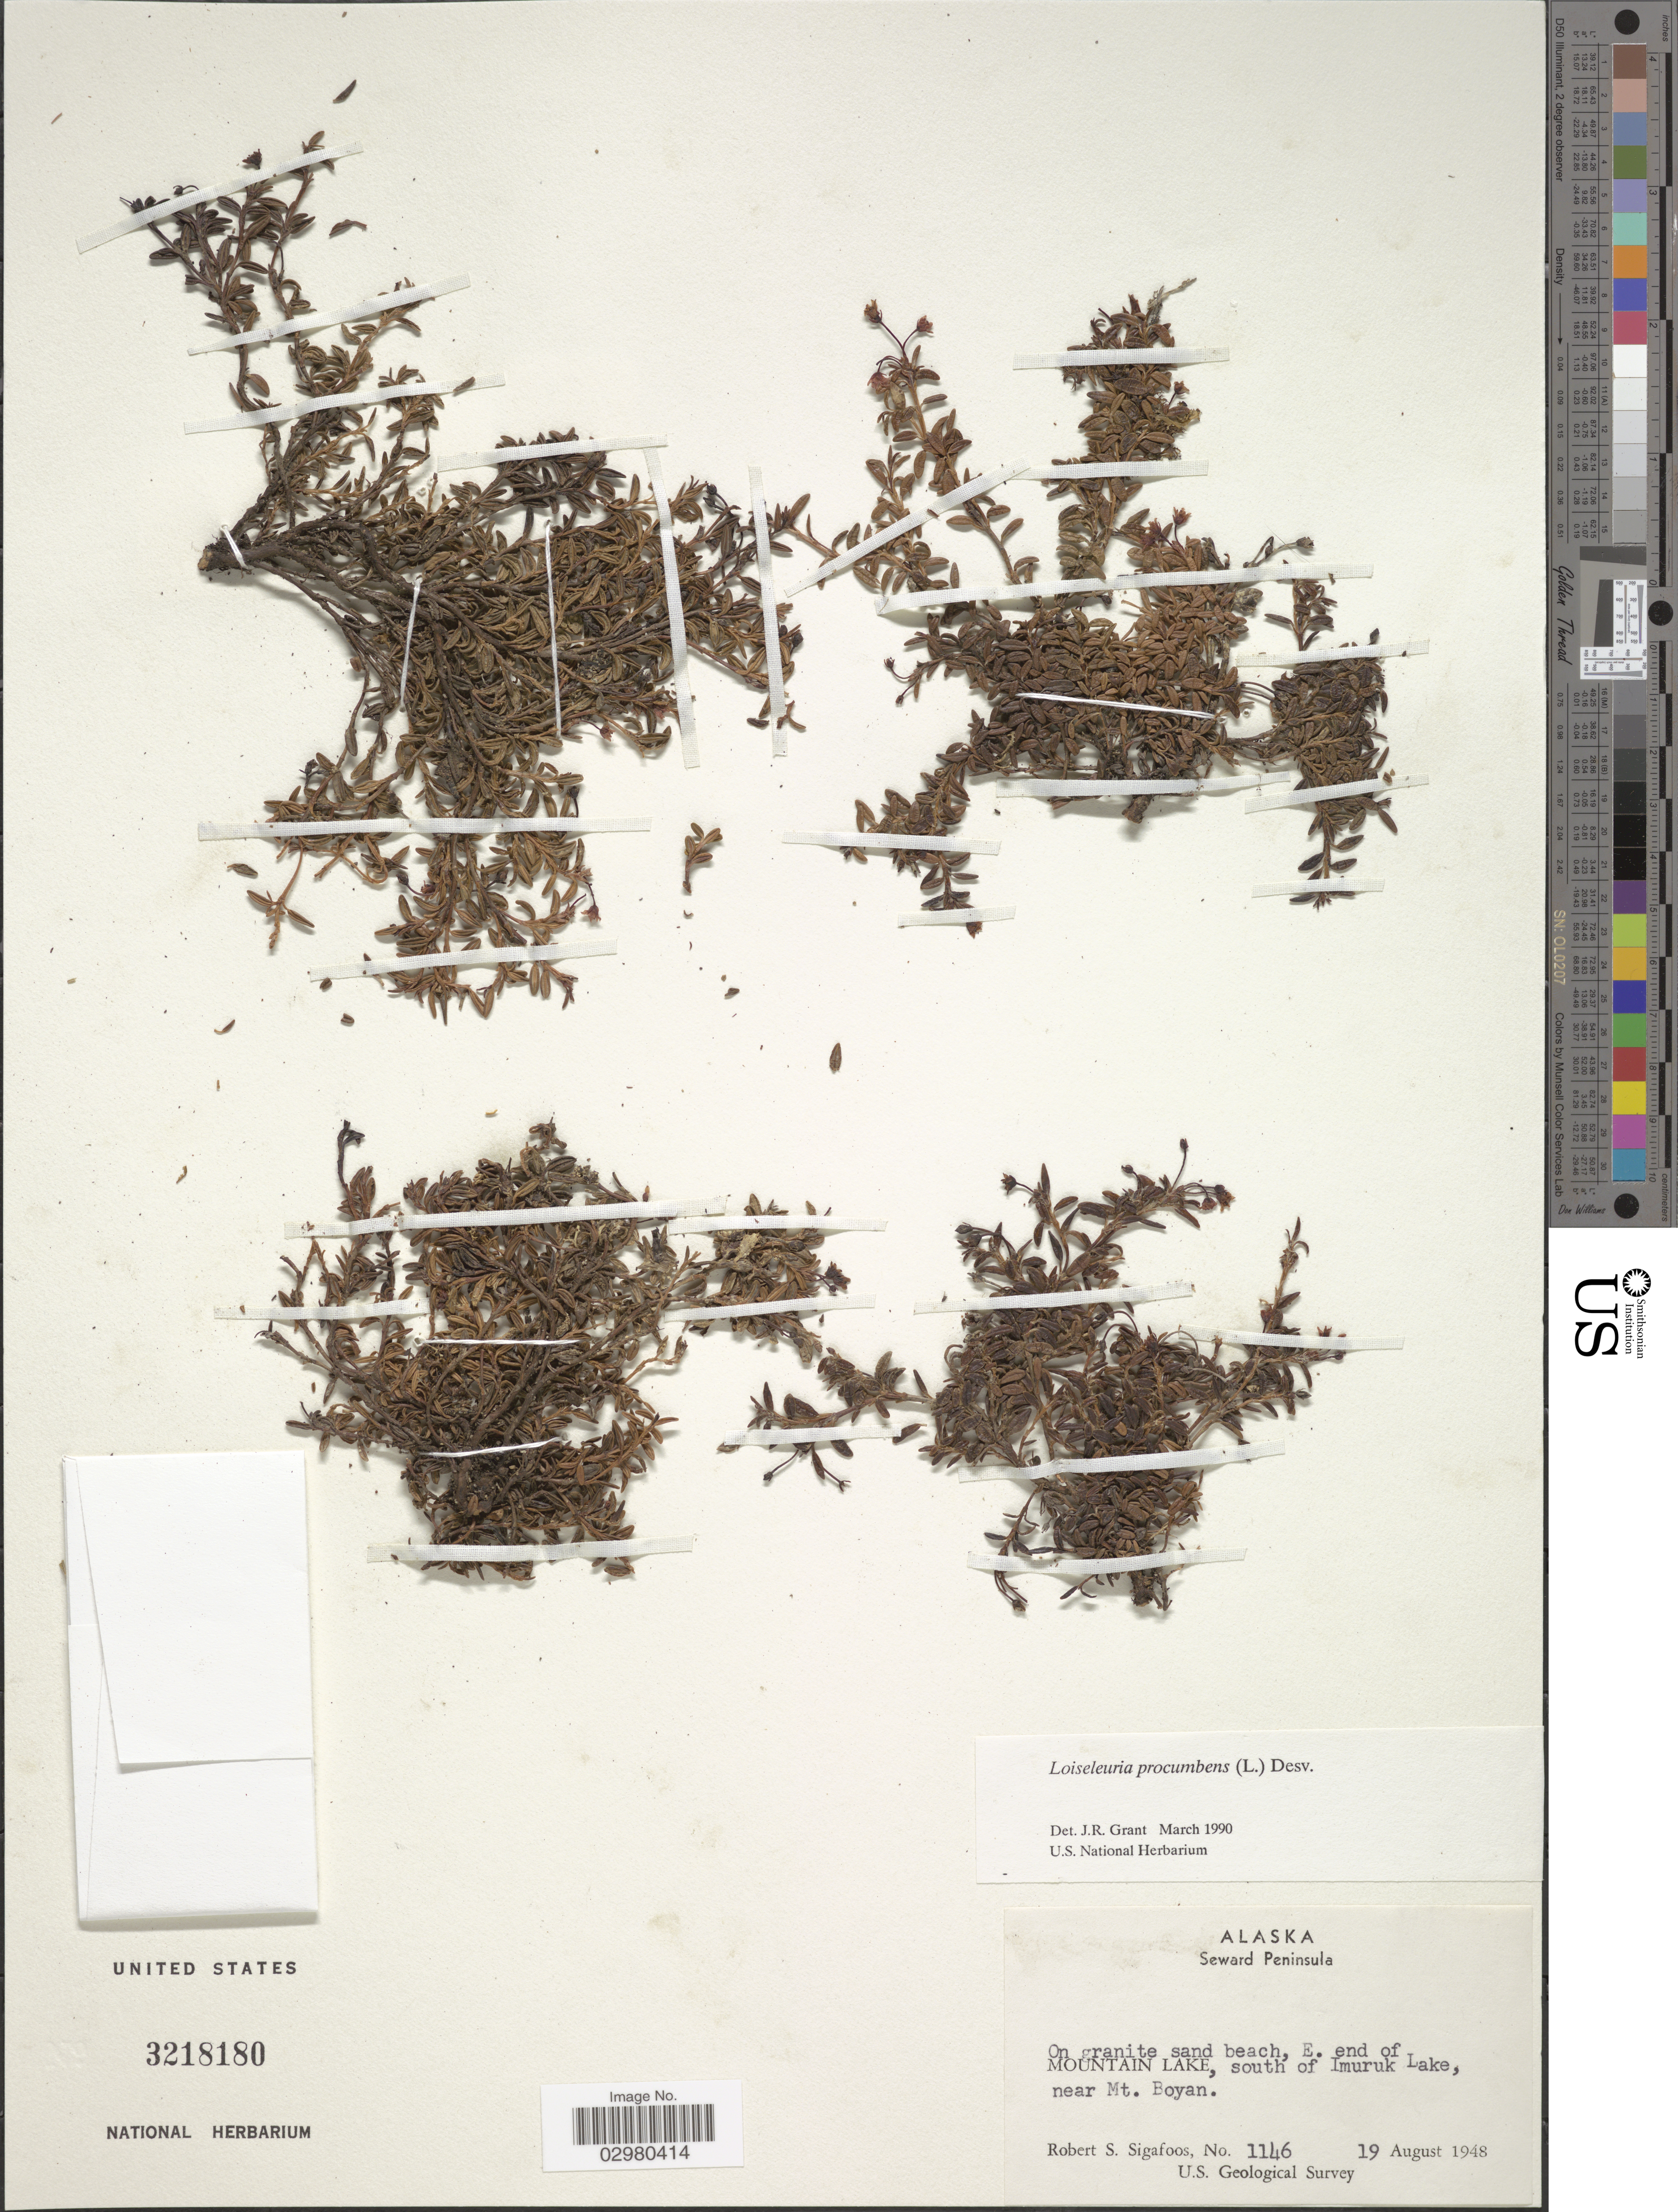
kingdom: Plantae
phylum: Tracheophyta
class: Magnoliopsida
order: Ericales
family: Ericaceae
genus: Loiseleuria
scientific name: Loiseleuria procumbens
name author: (L.) Desv.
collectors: R. Sigafoos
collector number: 1146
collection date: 1948-08-19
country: United States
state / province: Alaska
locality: Seward Peninsula. On granite sand beach, E. end of Mountain Lake, south of Imuruk Lake, near Mt. Boyan.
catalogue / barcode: US 3218180